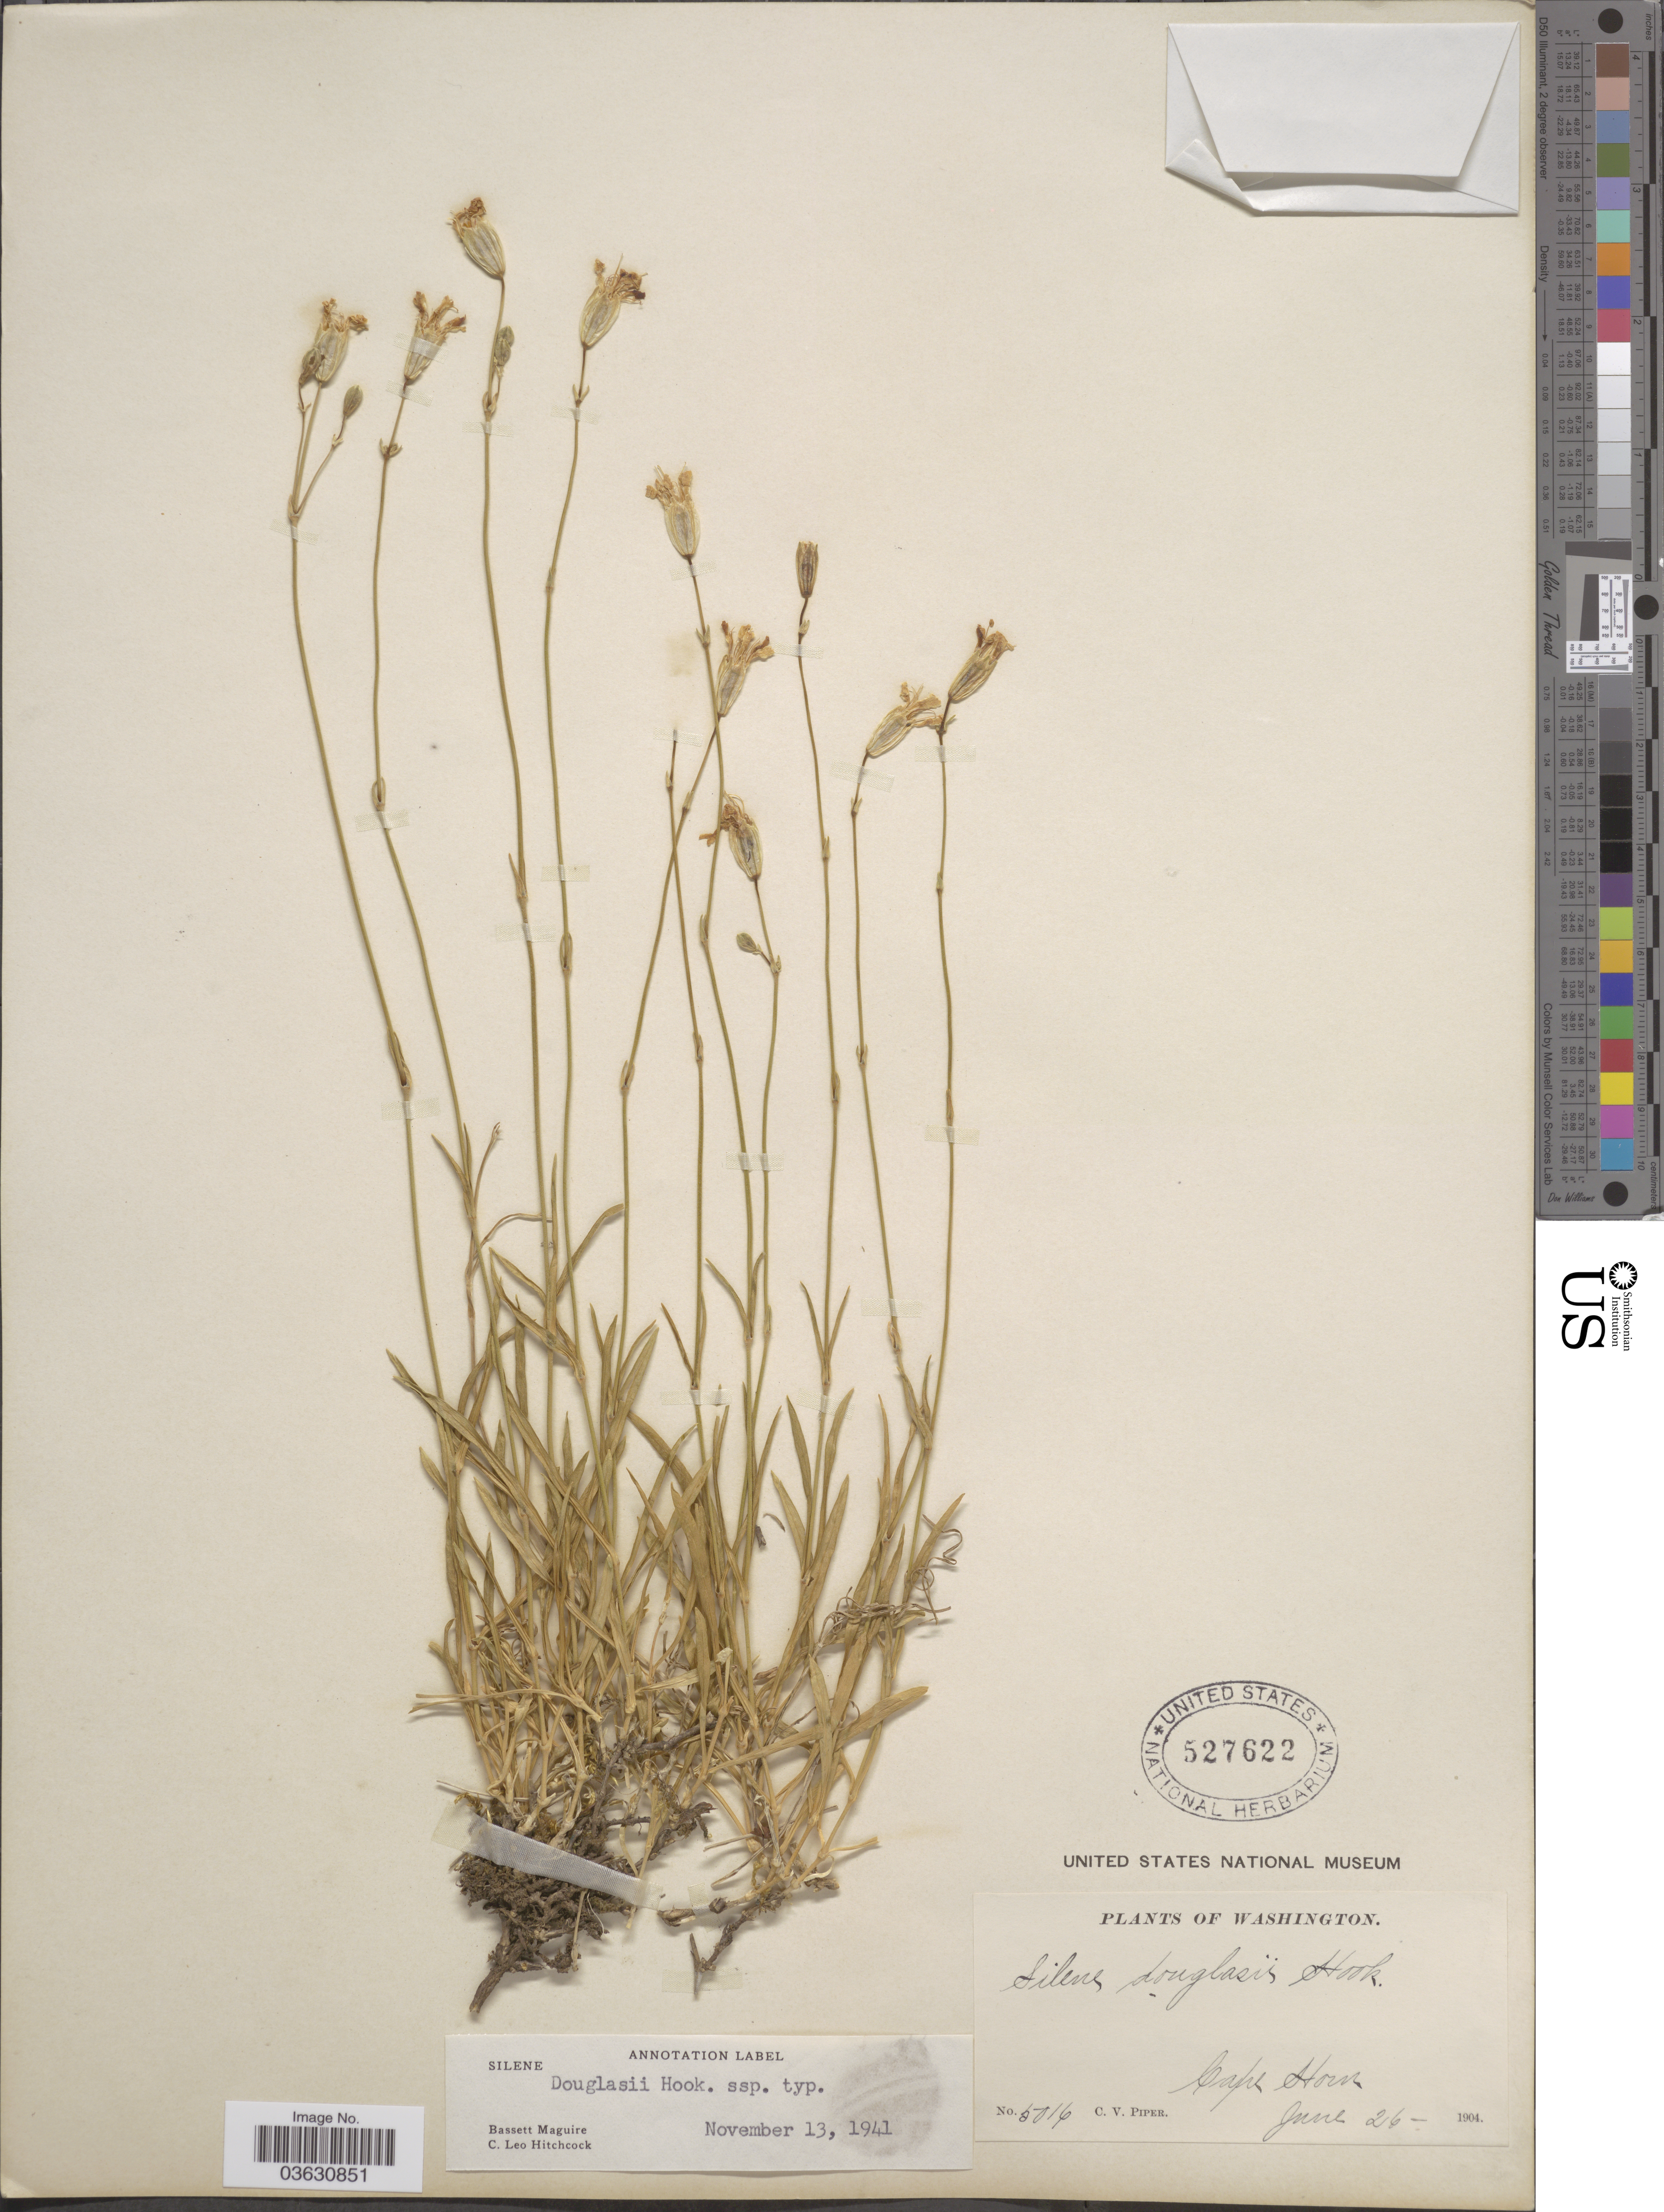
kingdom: Plantae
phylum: Tracheophyta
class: Magnoliopsida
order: Caryophyllales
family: Caryophyllaceae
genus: Silene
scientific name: Silene douglasii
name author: Hook.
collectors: C. V. Piper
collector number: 5016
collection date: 1904-06-26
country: United States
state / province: Washington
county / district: Skamania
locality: Cape Horn.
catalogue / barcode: US 527622